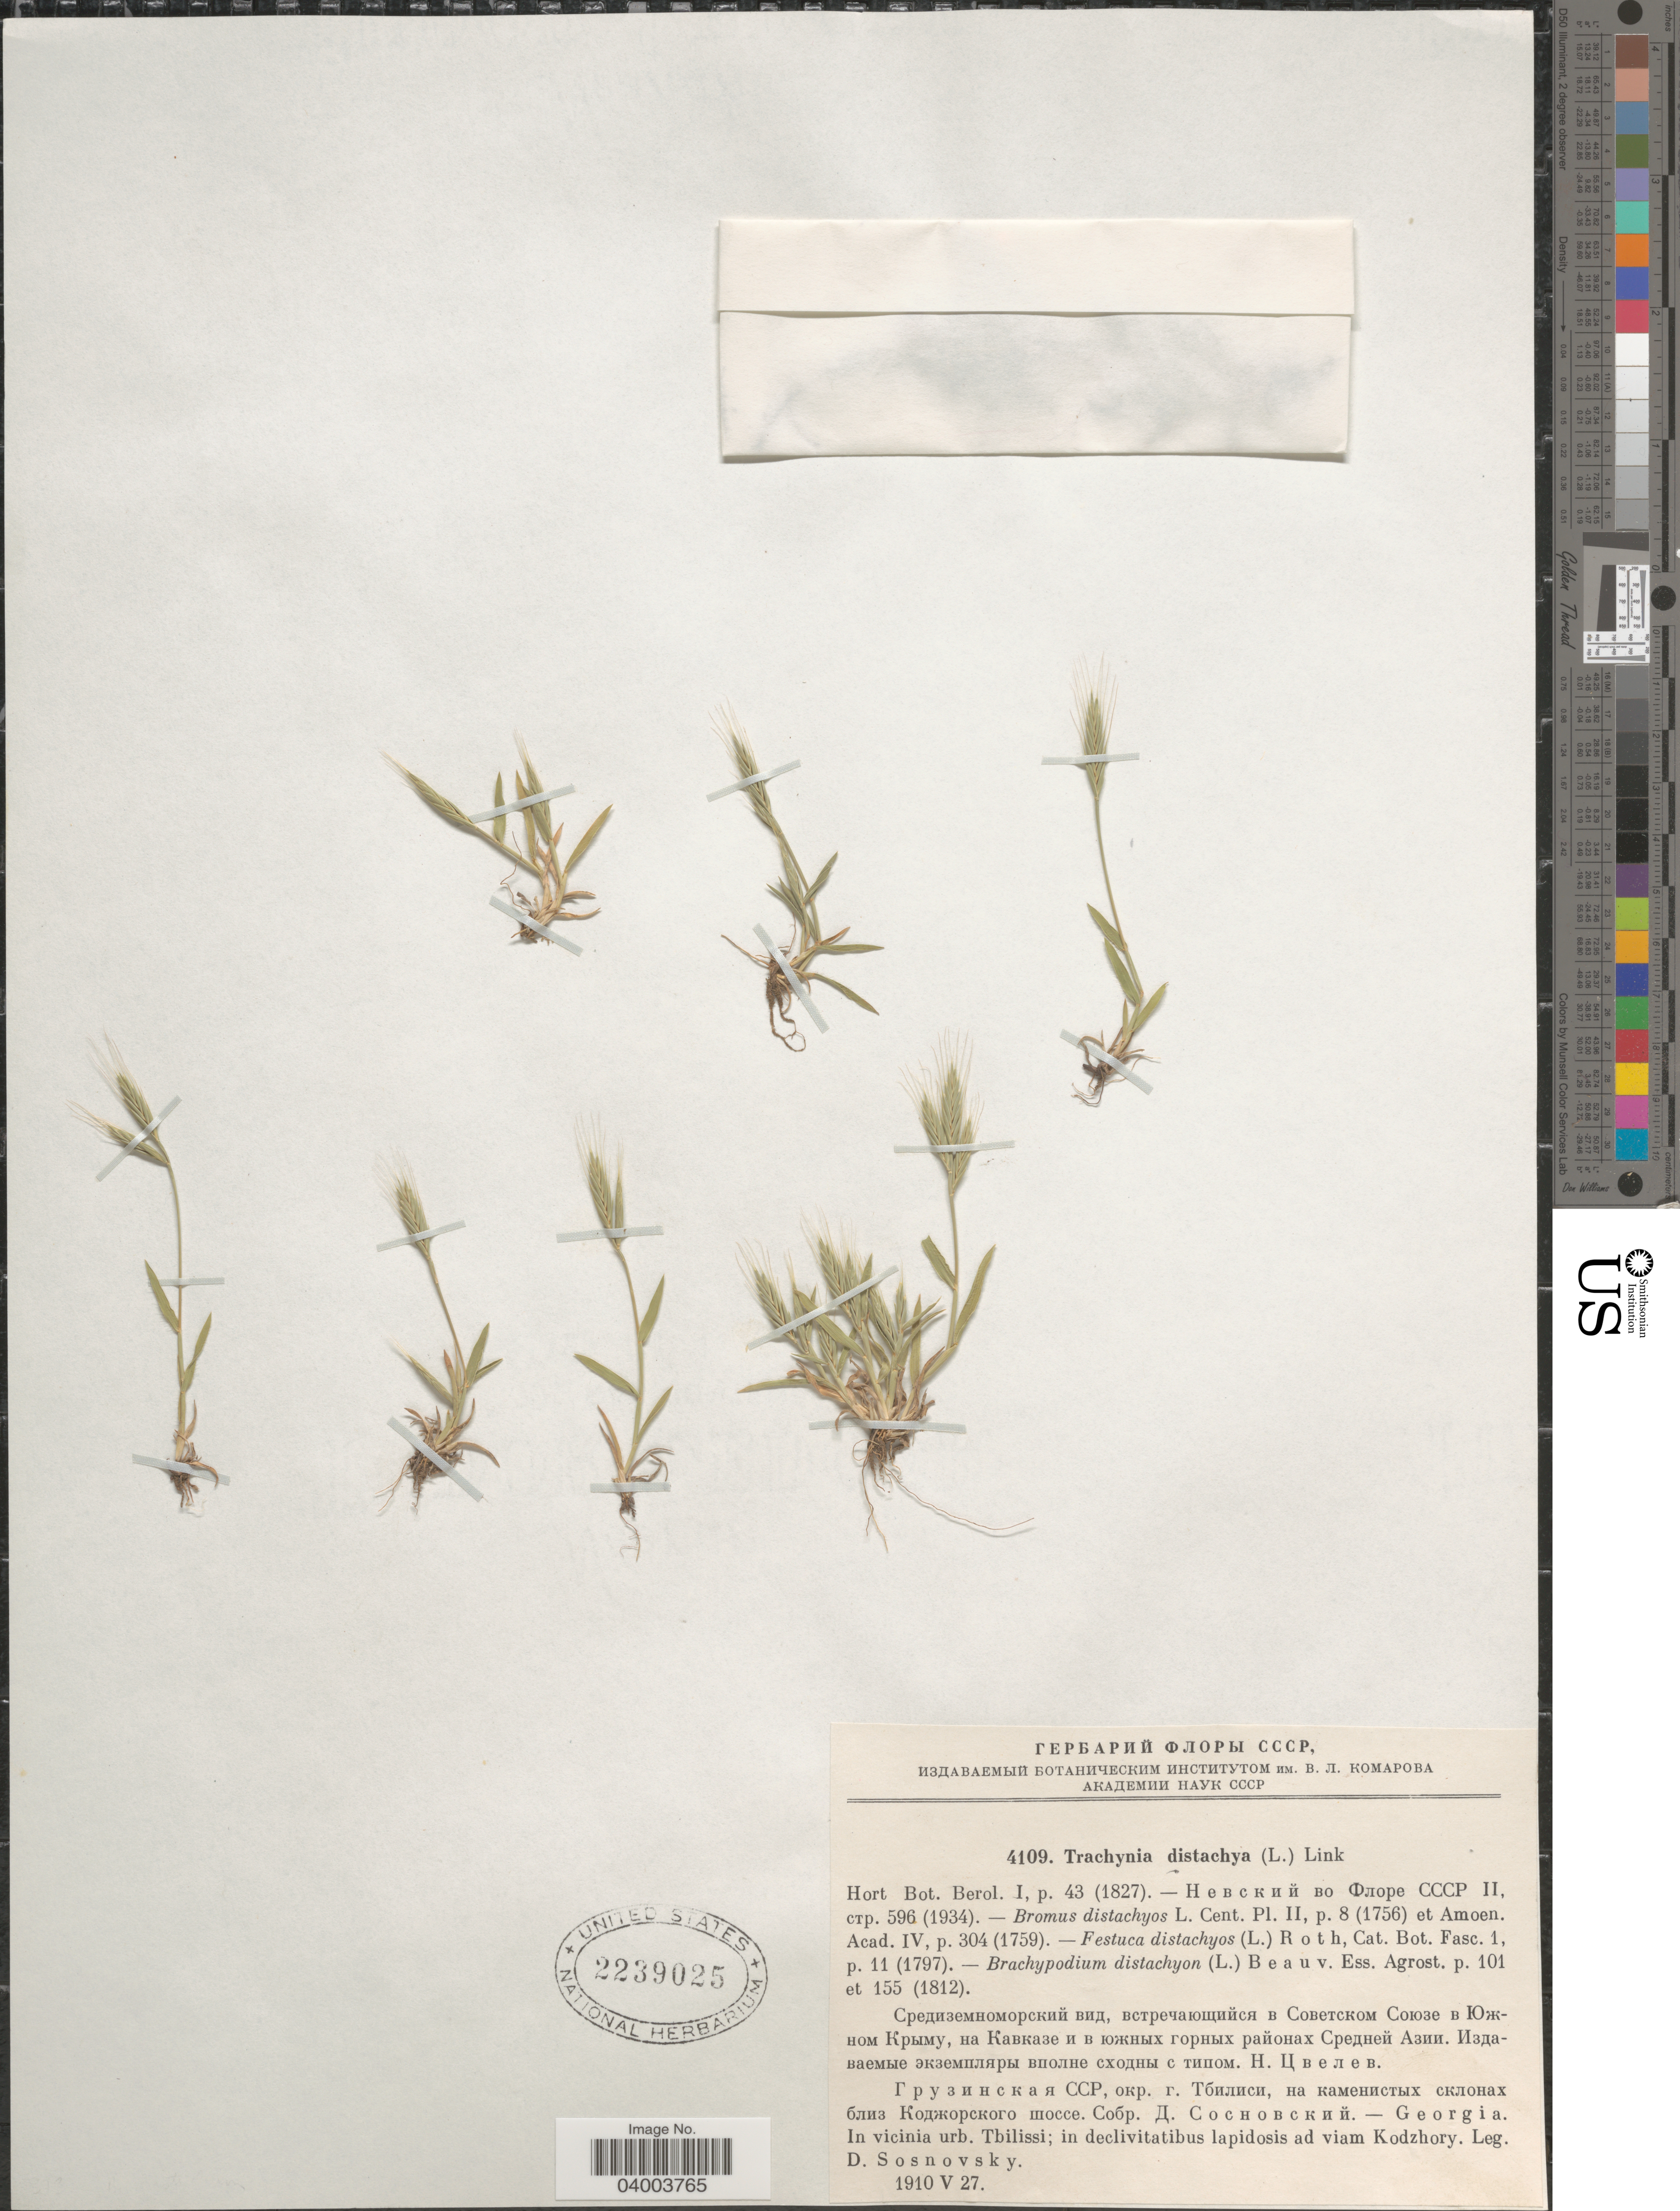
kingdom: Plantae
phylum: Tracheophyta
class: Liliopsida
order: Poales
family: Poaceae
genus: Brachypodium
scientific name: Brachypodium distachyon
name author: (L.) P. Beauv.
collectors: D. Sosnovsky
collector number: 4109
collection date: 1910-05-27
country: Georgia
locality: Georgia. In vicinia urb. Tbilissi; in declivitatibus lapidosis ad viam Kodzhory.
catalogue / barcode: US 2239025